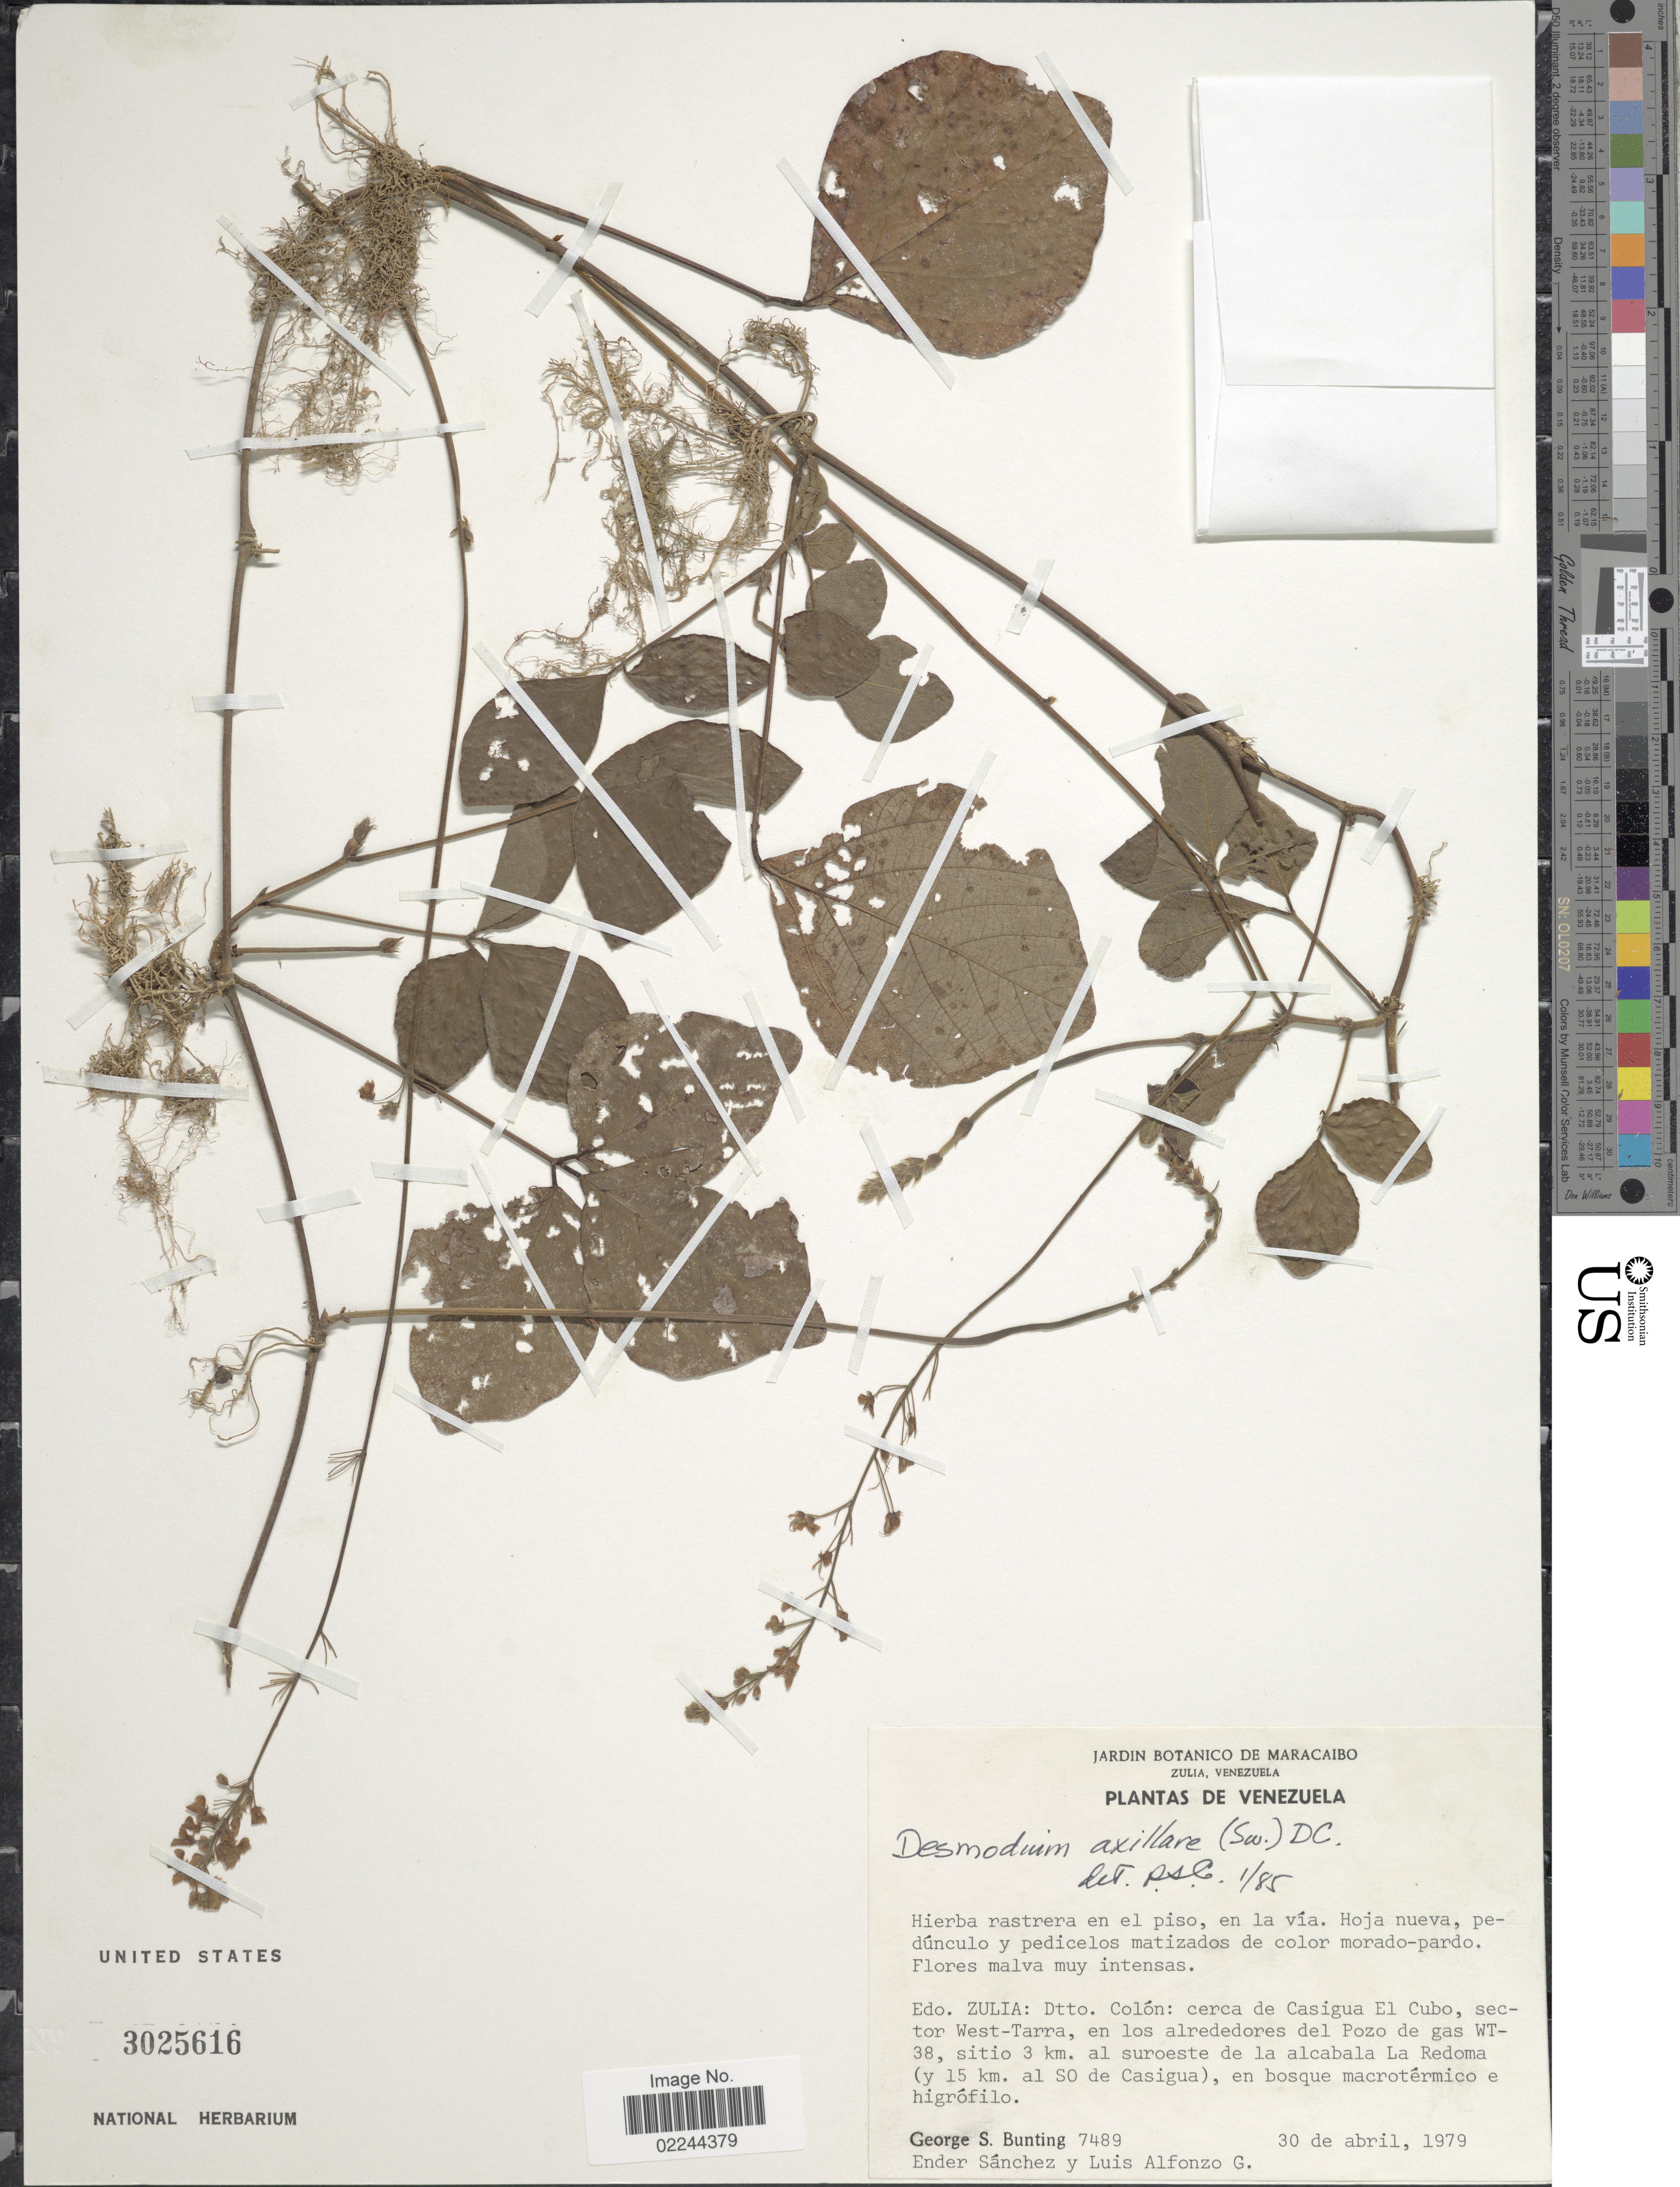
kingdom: Plantae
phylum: Tracheophyta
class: Magnoliopsida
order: Fabales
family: Fabaceae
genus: Desmodium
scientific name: Desmodium axillare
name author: (Sw.) DC.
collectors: G. S. Bunting, E. Sanchez & L. Alfonzo G.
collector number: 7489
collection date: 1979-04-30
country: Venezuela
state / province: Zulia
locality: Edo. Zulia: Dtto. Colon: cerca de Casigua El Cubo, sector West-Tarra, en los alrededores del Pozo de gas WT-38, sitio 3 km. al suroeste de la alcabala La Redoma (y 15 km. al SO de Casigua), en bosque macrotermico e higrofilo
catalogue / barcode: US 3025616